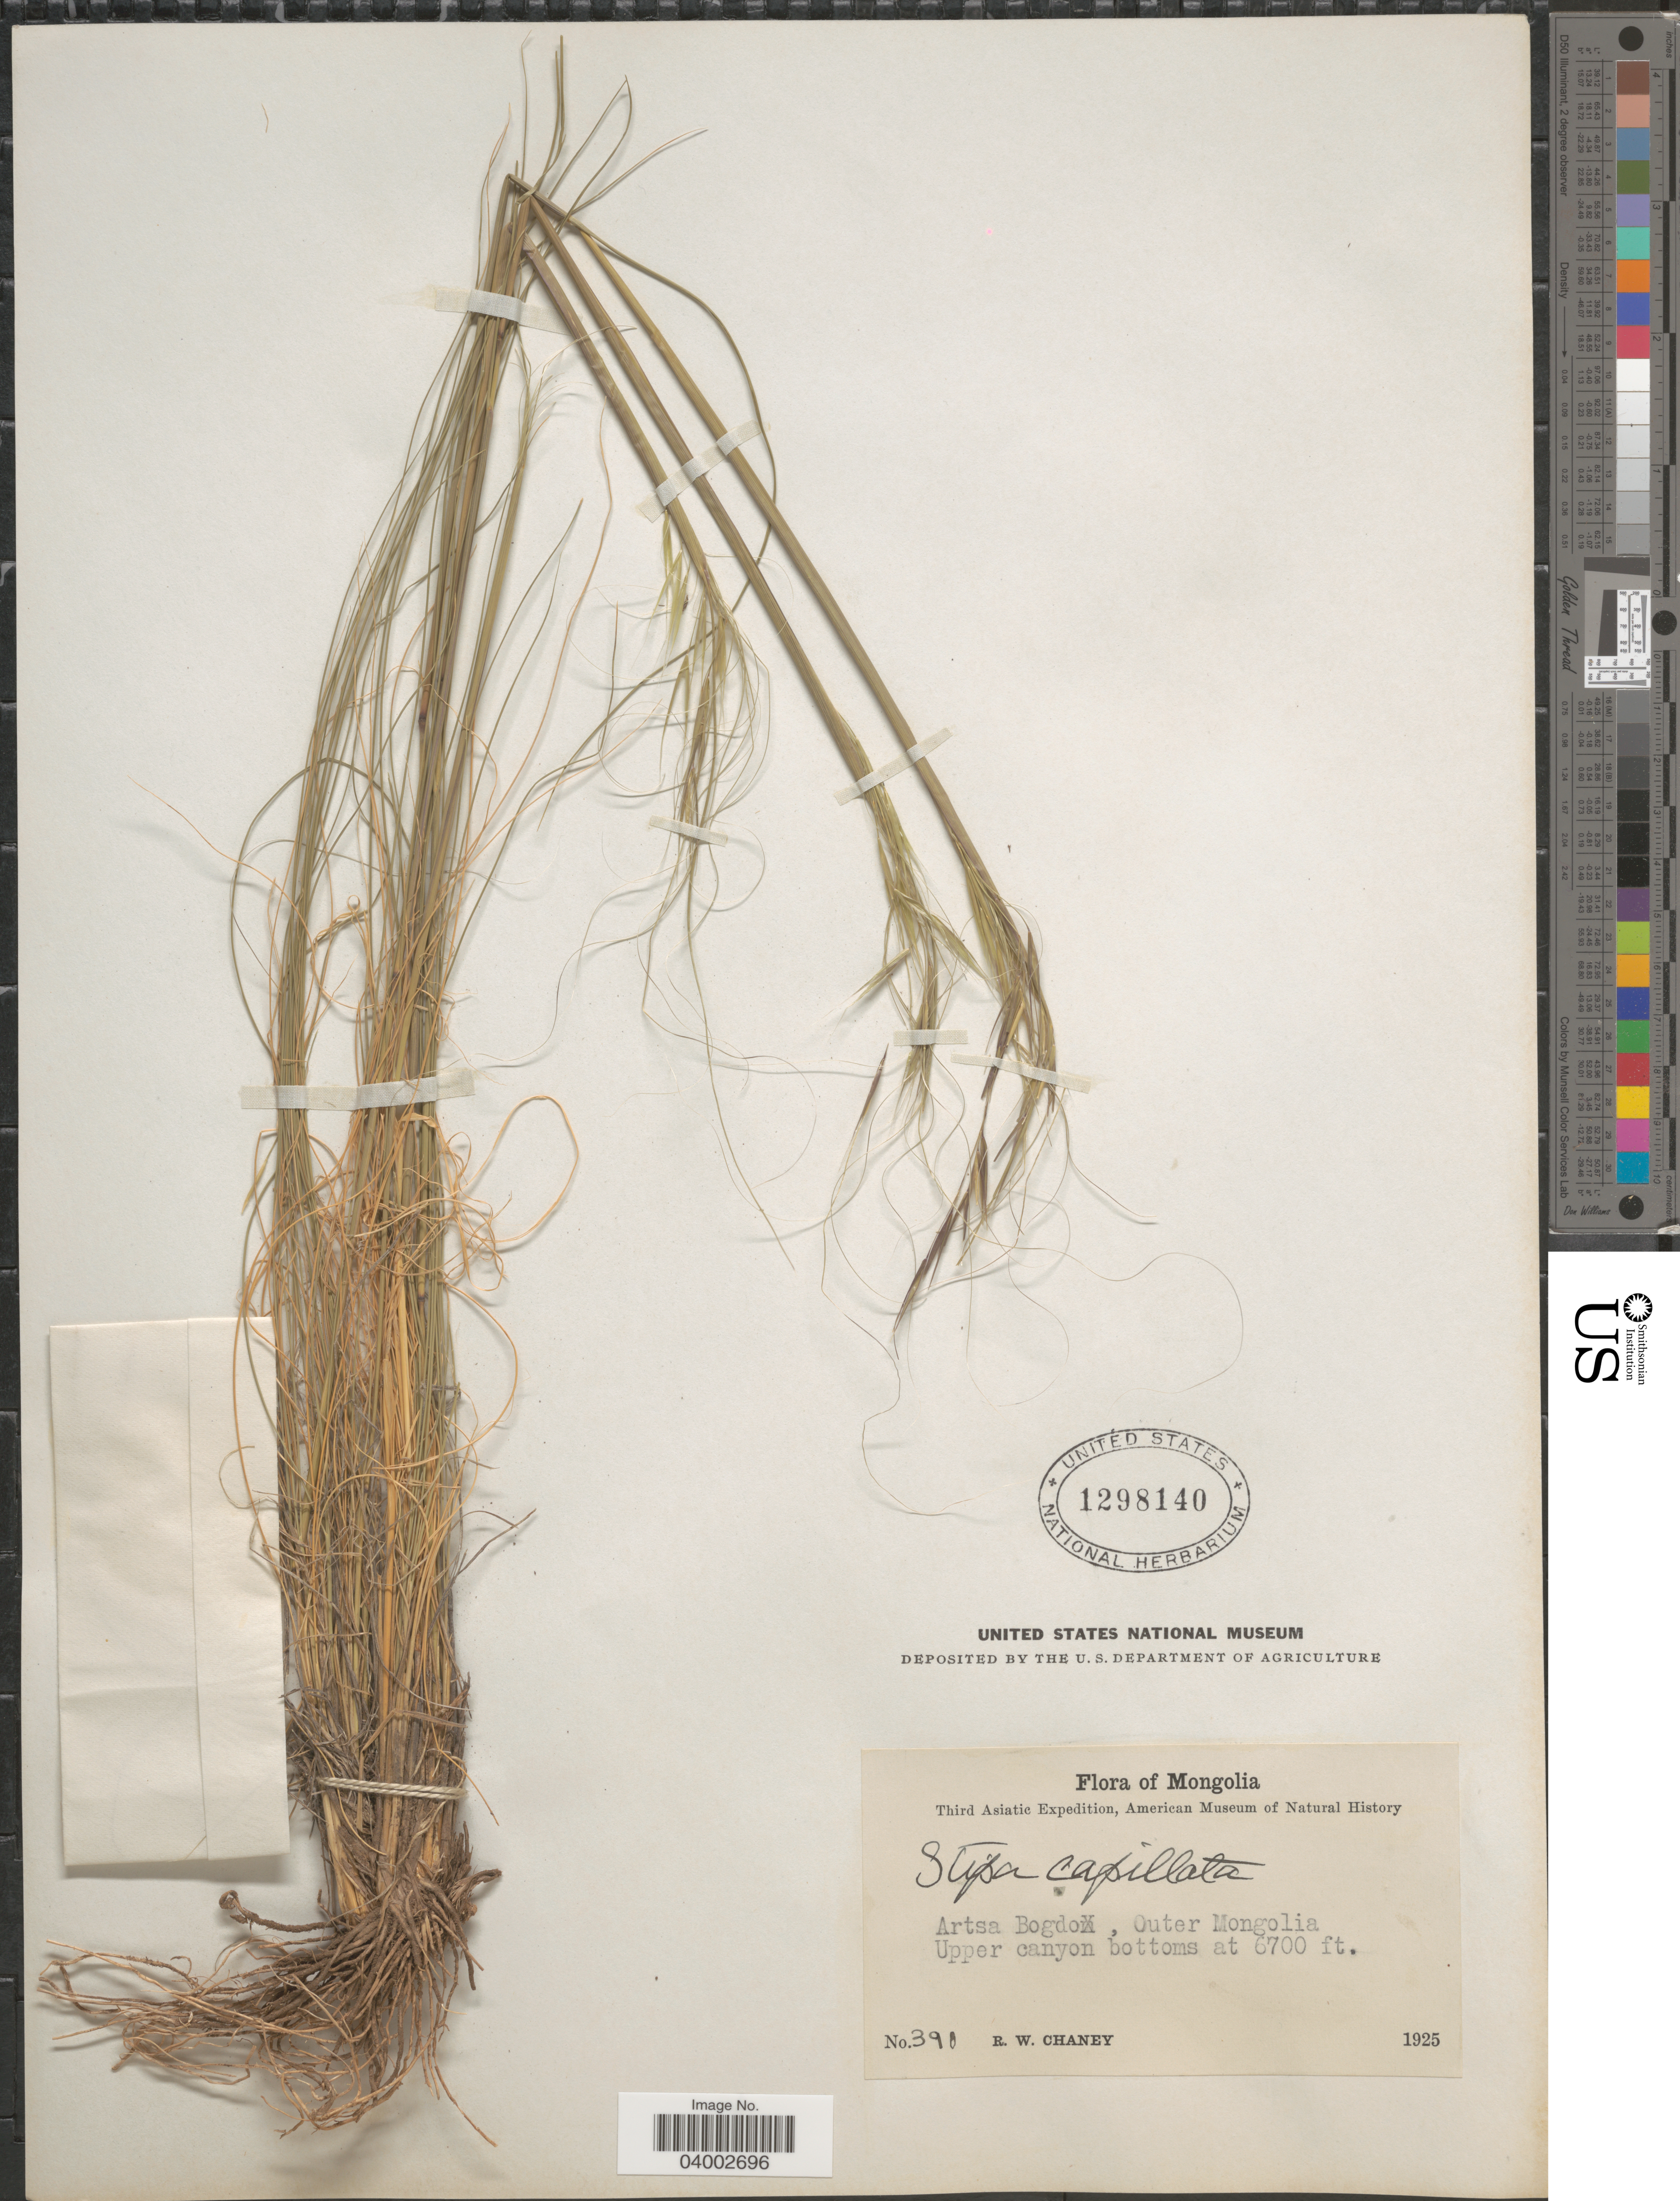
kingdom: Plantae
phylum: Tracheophyta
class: Liliopsida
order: Poales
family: Poaceae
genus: Stipa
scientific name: Stipa capillata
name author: L.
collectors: R. Chaney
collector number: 390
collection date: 1925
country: Mongolia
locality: Artsa Bogdo, Outer Mongolia. Upper canyon bottoms.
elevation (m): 2042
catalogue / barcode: US 1298140